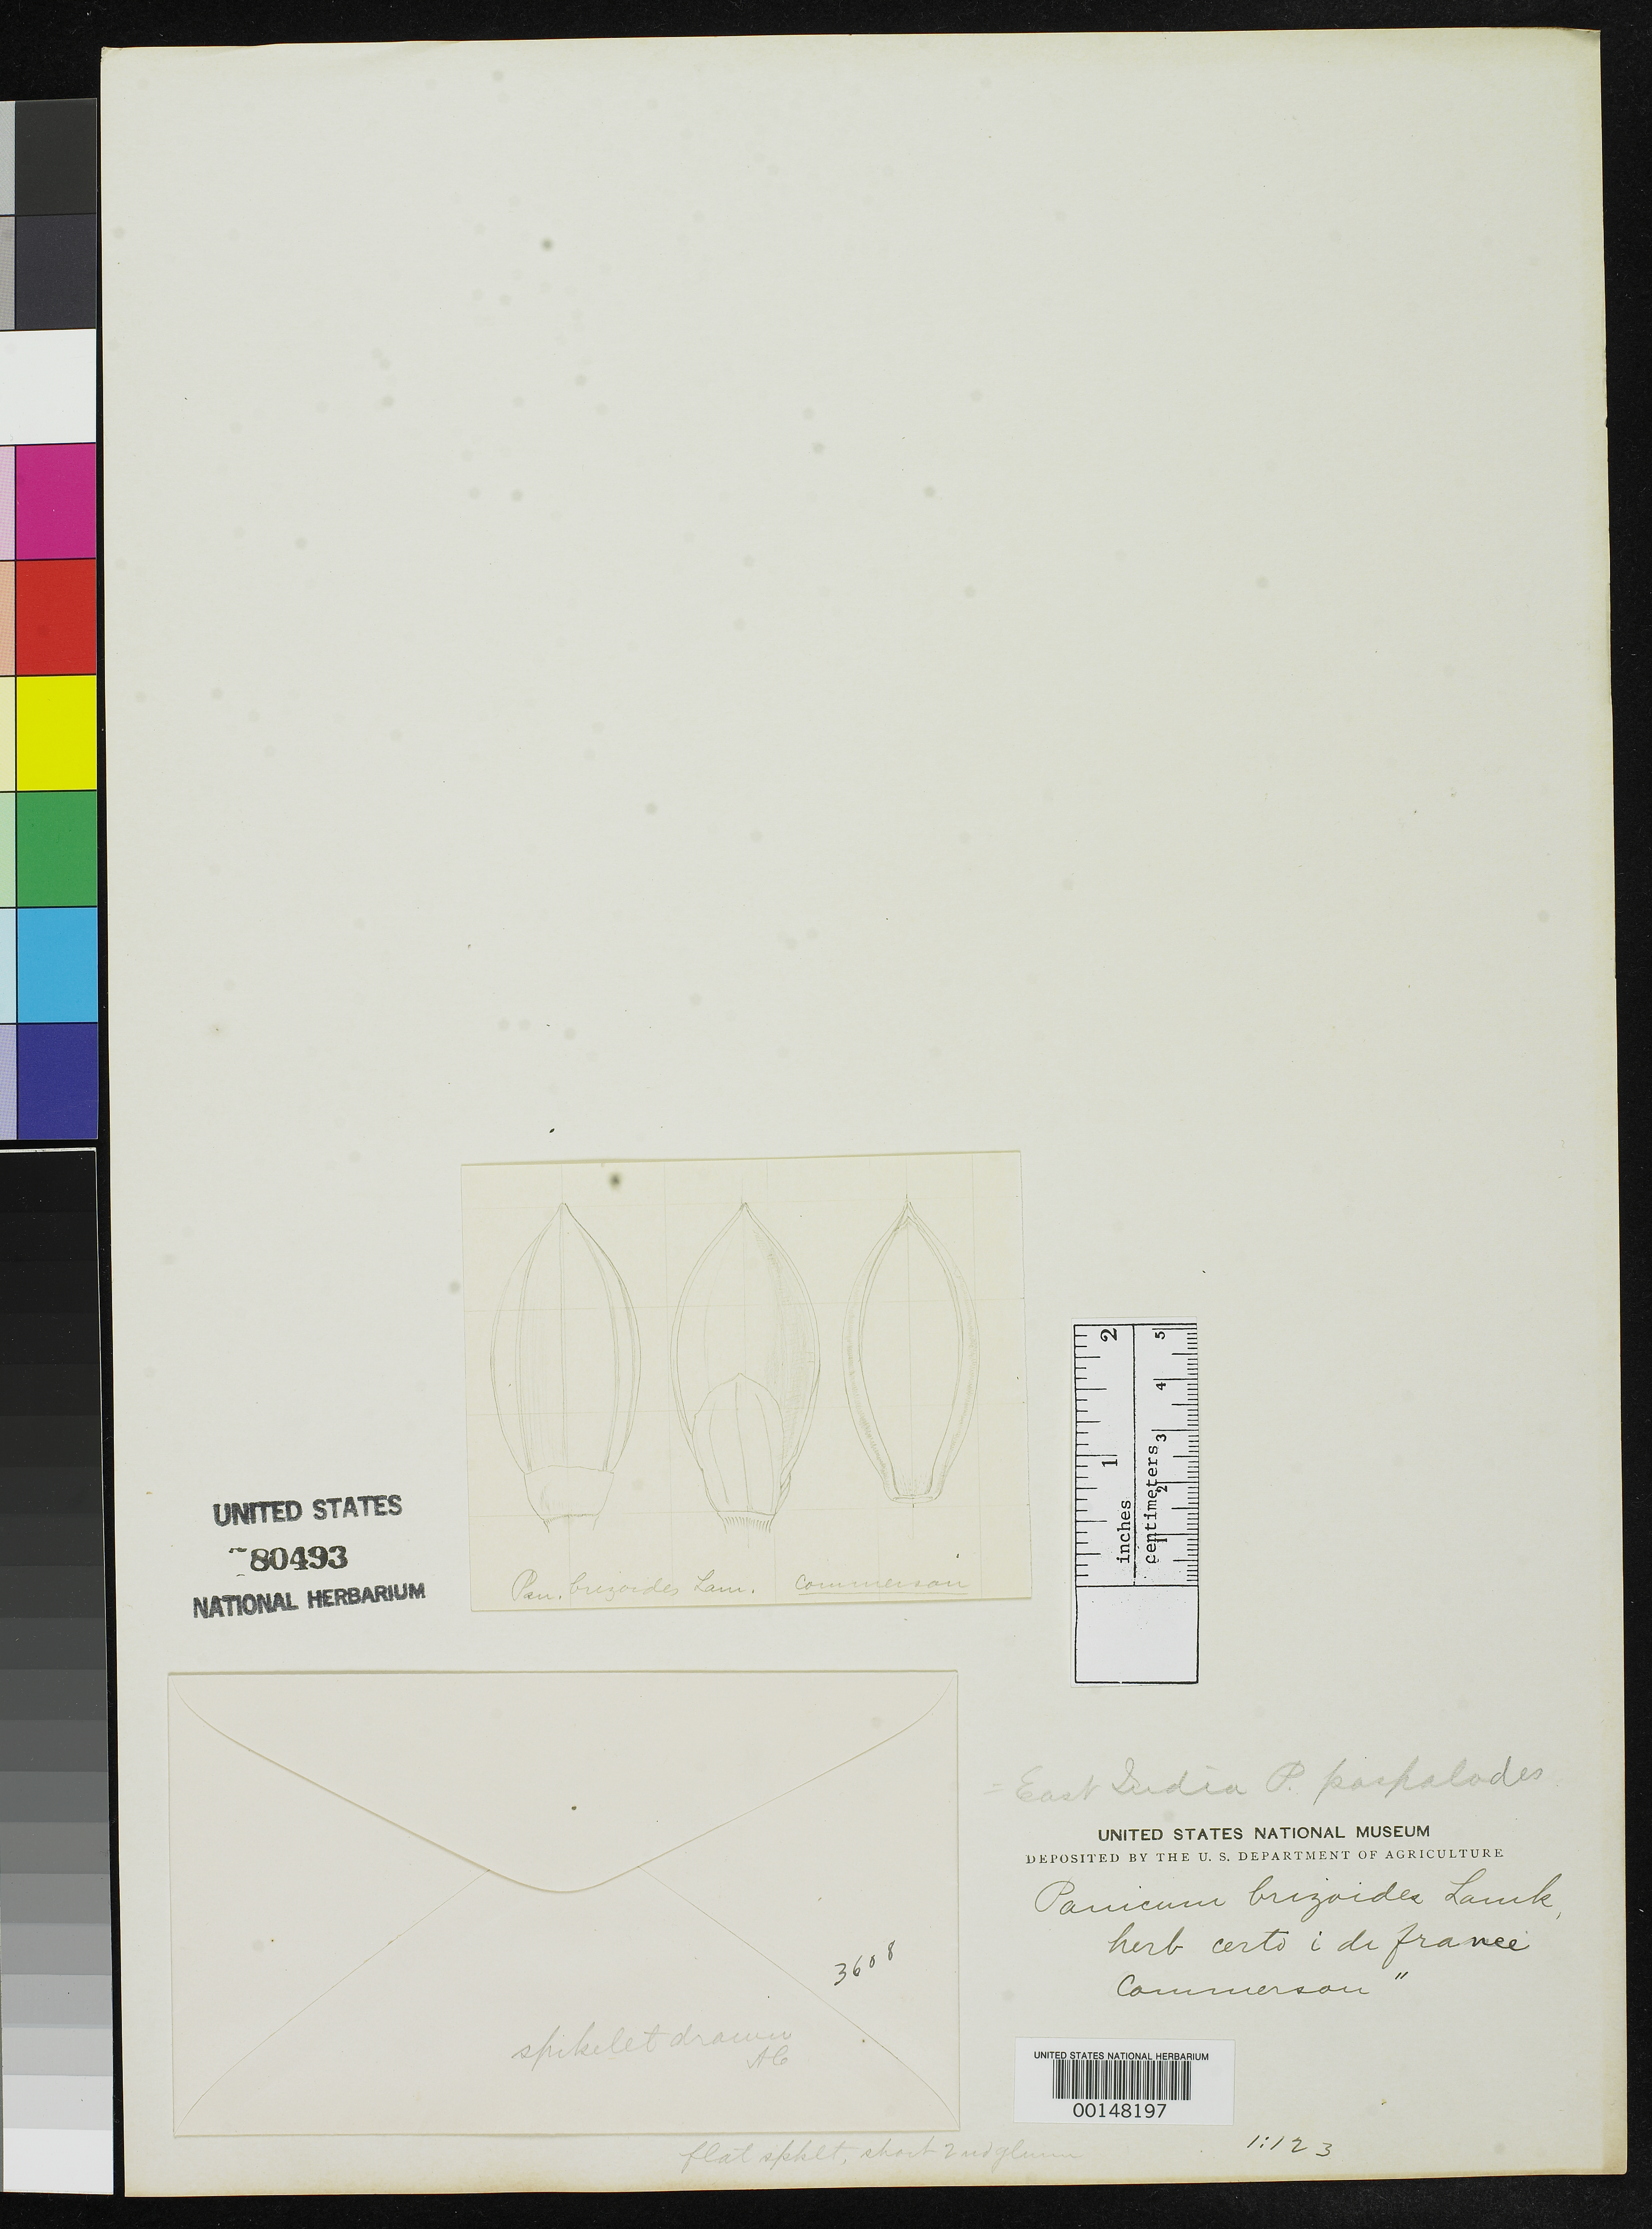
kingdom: Plantae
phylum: Tracheophyta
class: Liliopsida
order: Poales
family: Poaceae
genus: Panicum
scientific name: Panicum brizoides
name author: Lam.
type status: Type Fragment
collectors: P. Commerson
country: India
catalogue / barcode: US 80493